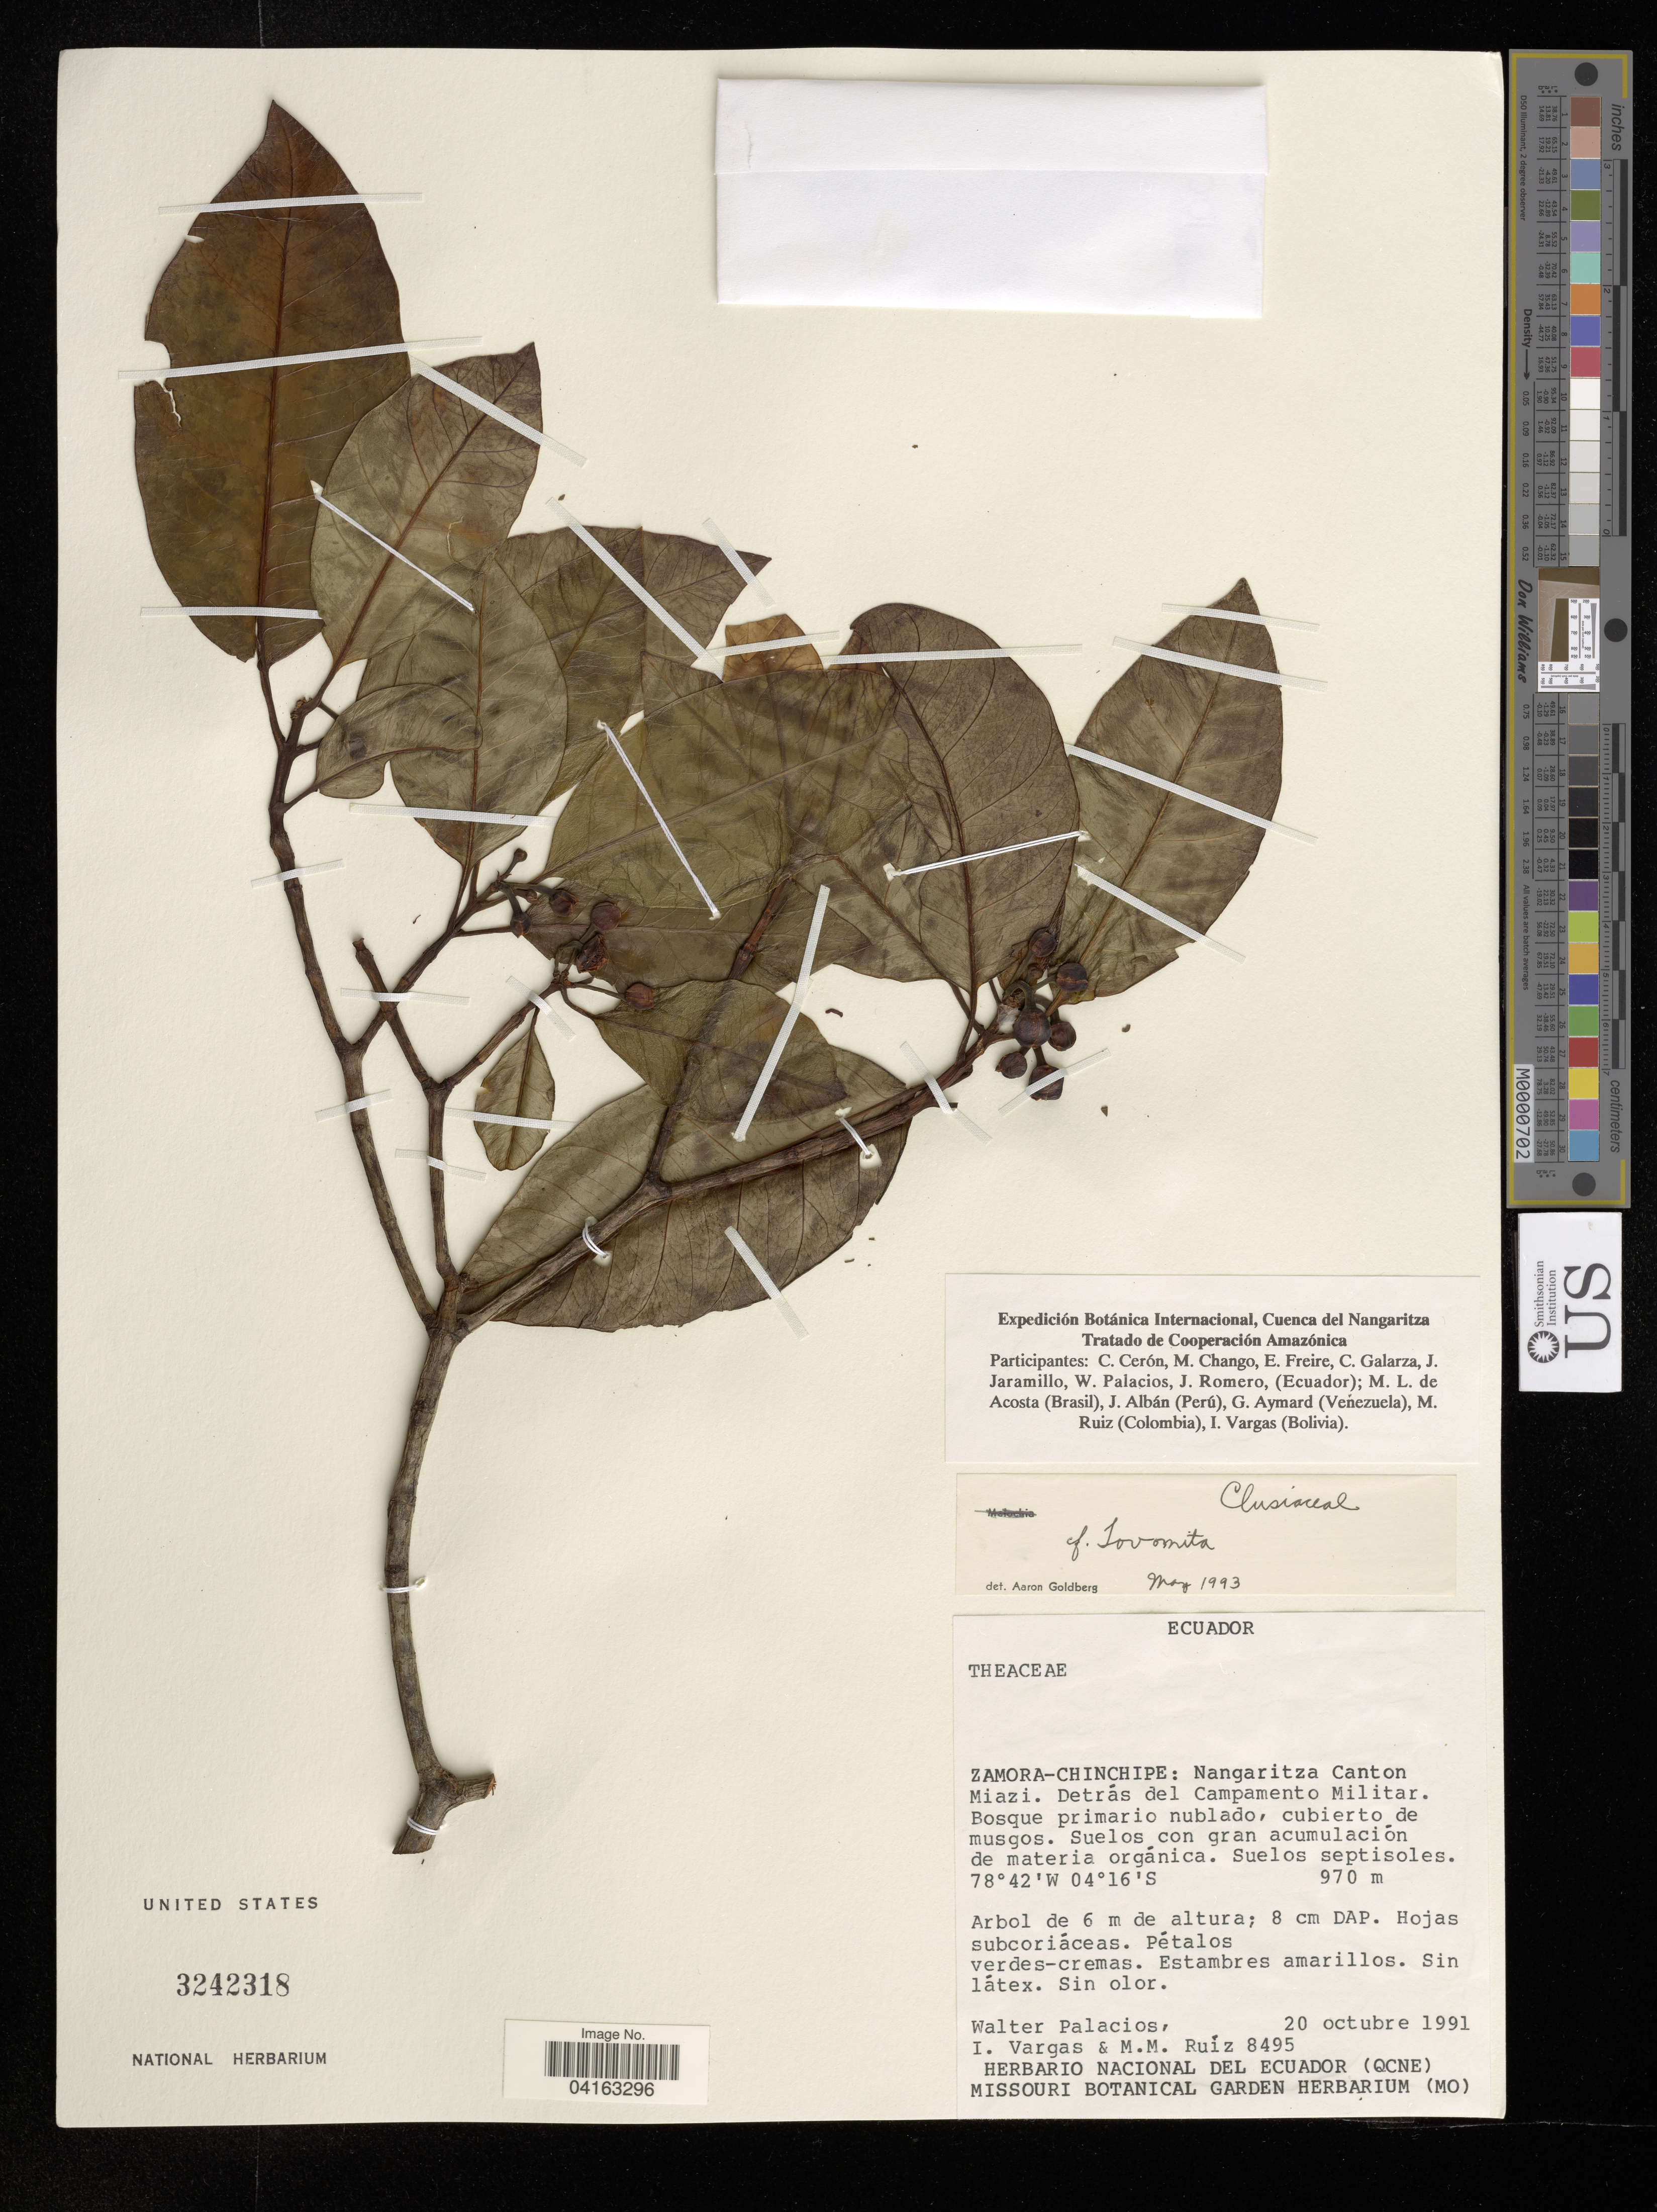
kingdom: Plantae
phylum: Tracheophyta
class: Magnoliopsida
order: Malpighiales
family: Clusiaceae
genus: Tovomita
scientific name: Tovomita sp.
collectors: W. Palacios, I. Vargas & M. M. Ruíz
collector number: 8495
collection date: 1991-10-20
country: Ecuador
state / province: Zamora-Chinchipe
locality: Botánica Internacional, Cuenca del Nangaritza Tratado de Cooperación Amazónica.? Nangaritza Canton Miazi. Detrás del Campamento Militar.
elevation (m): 970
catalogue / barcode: US 3242318